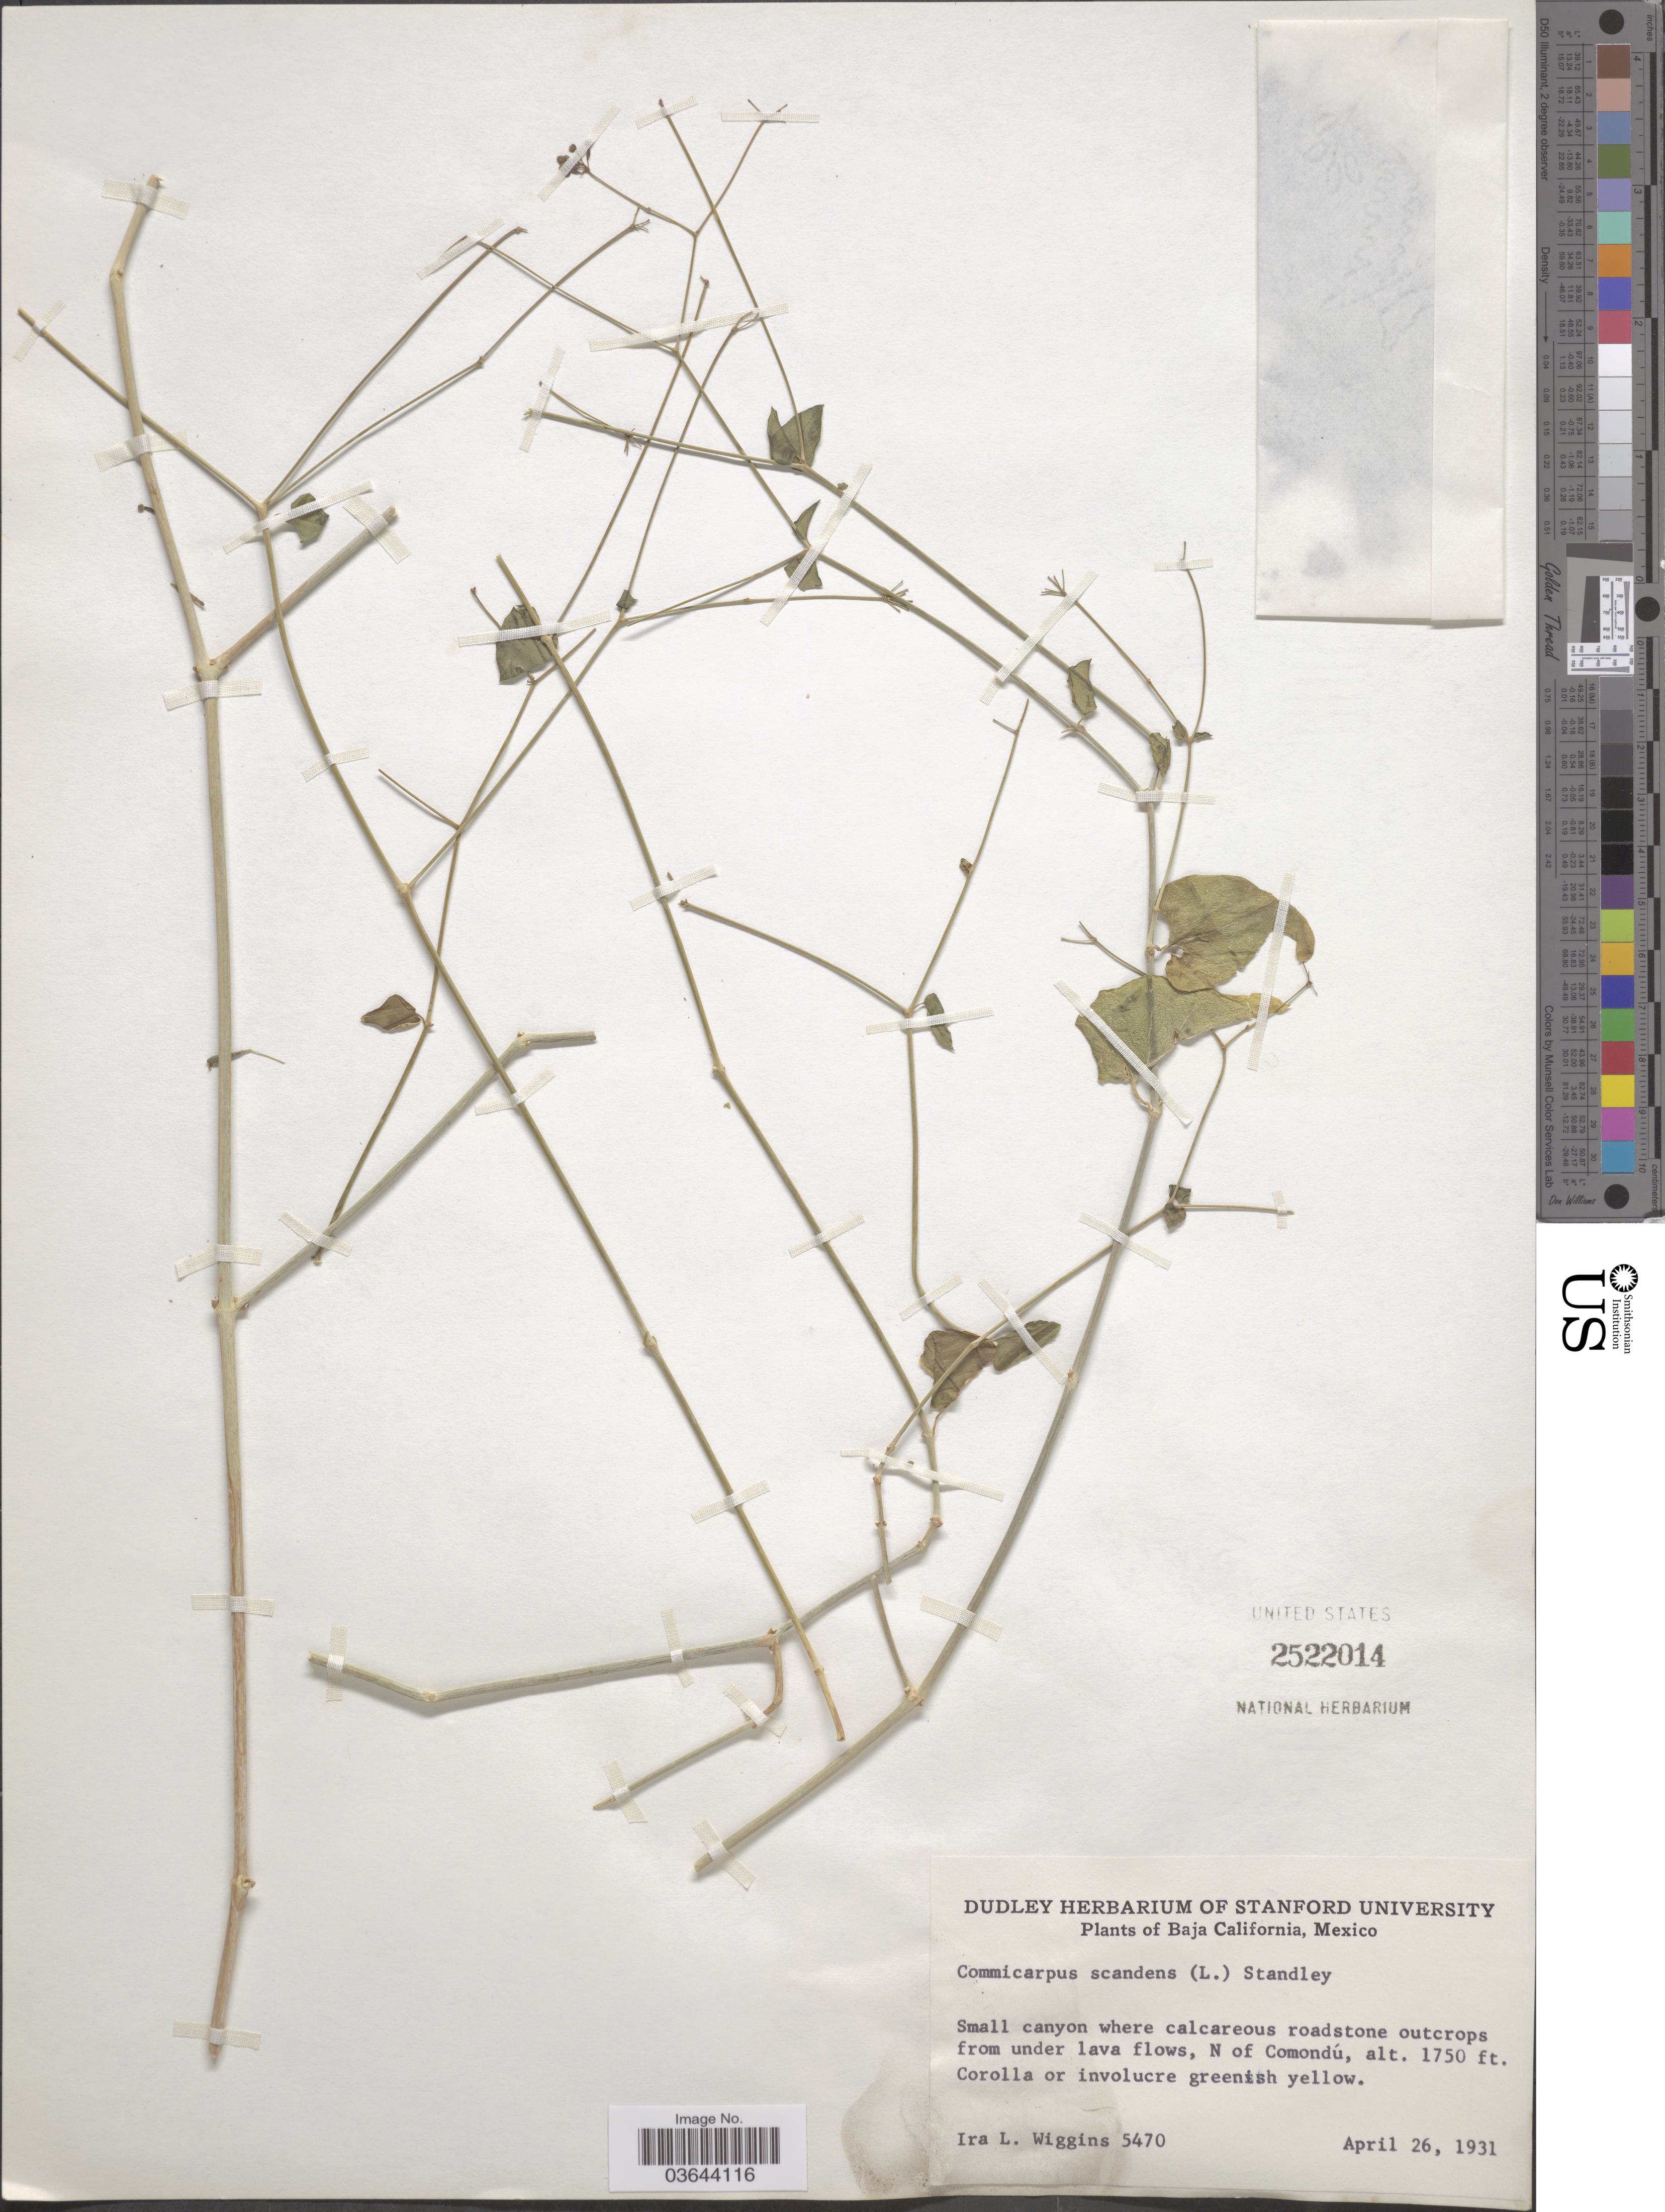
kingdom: Plantae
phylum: Tracheophyta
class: Magnoliopsida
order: Caryophyllales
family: Nyctaginaceae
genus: Commicarpus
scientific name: Commicarpus scandens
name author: (L.) Standl.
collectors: I. L. Wiggins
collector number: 5470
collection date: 1931-04-26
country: Mexico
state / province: Baja California Sur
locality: N of Comondú.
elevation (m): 533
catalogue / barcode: US 2522014